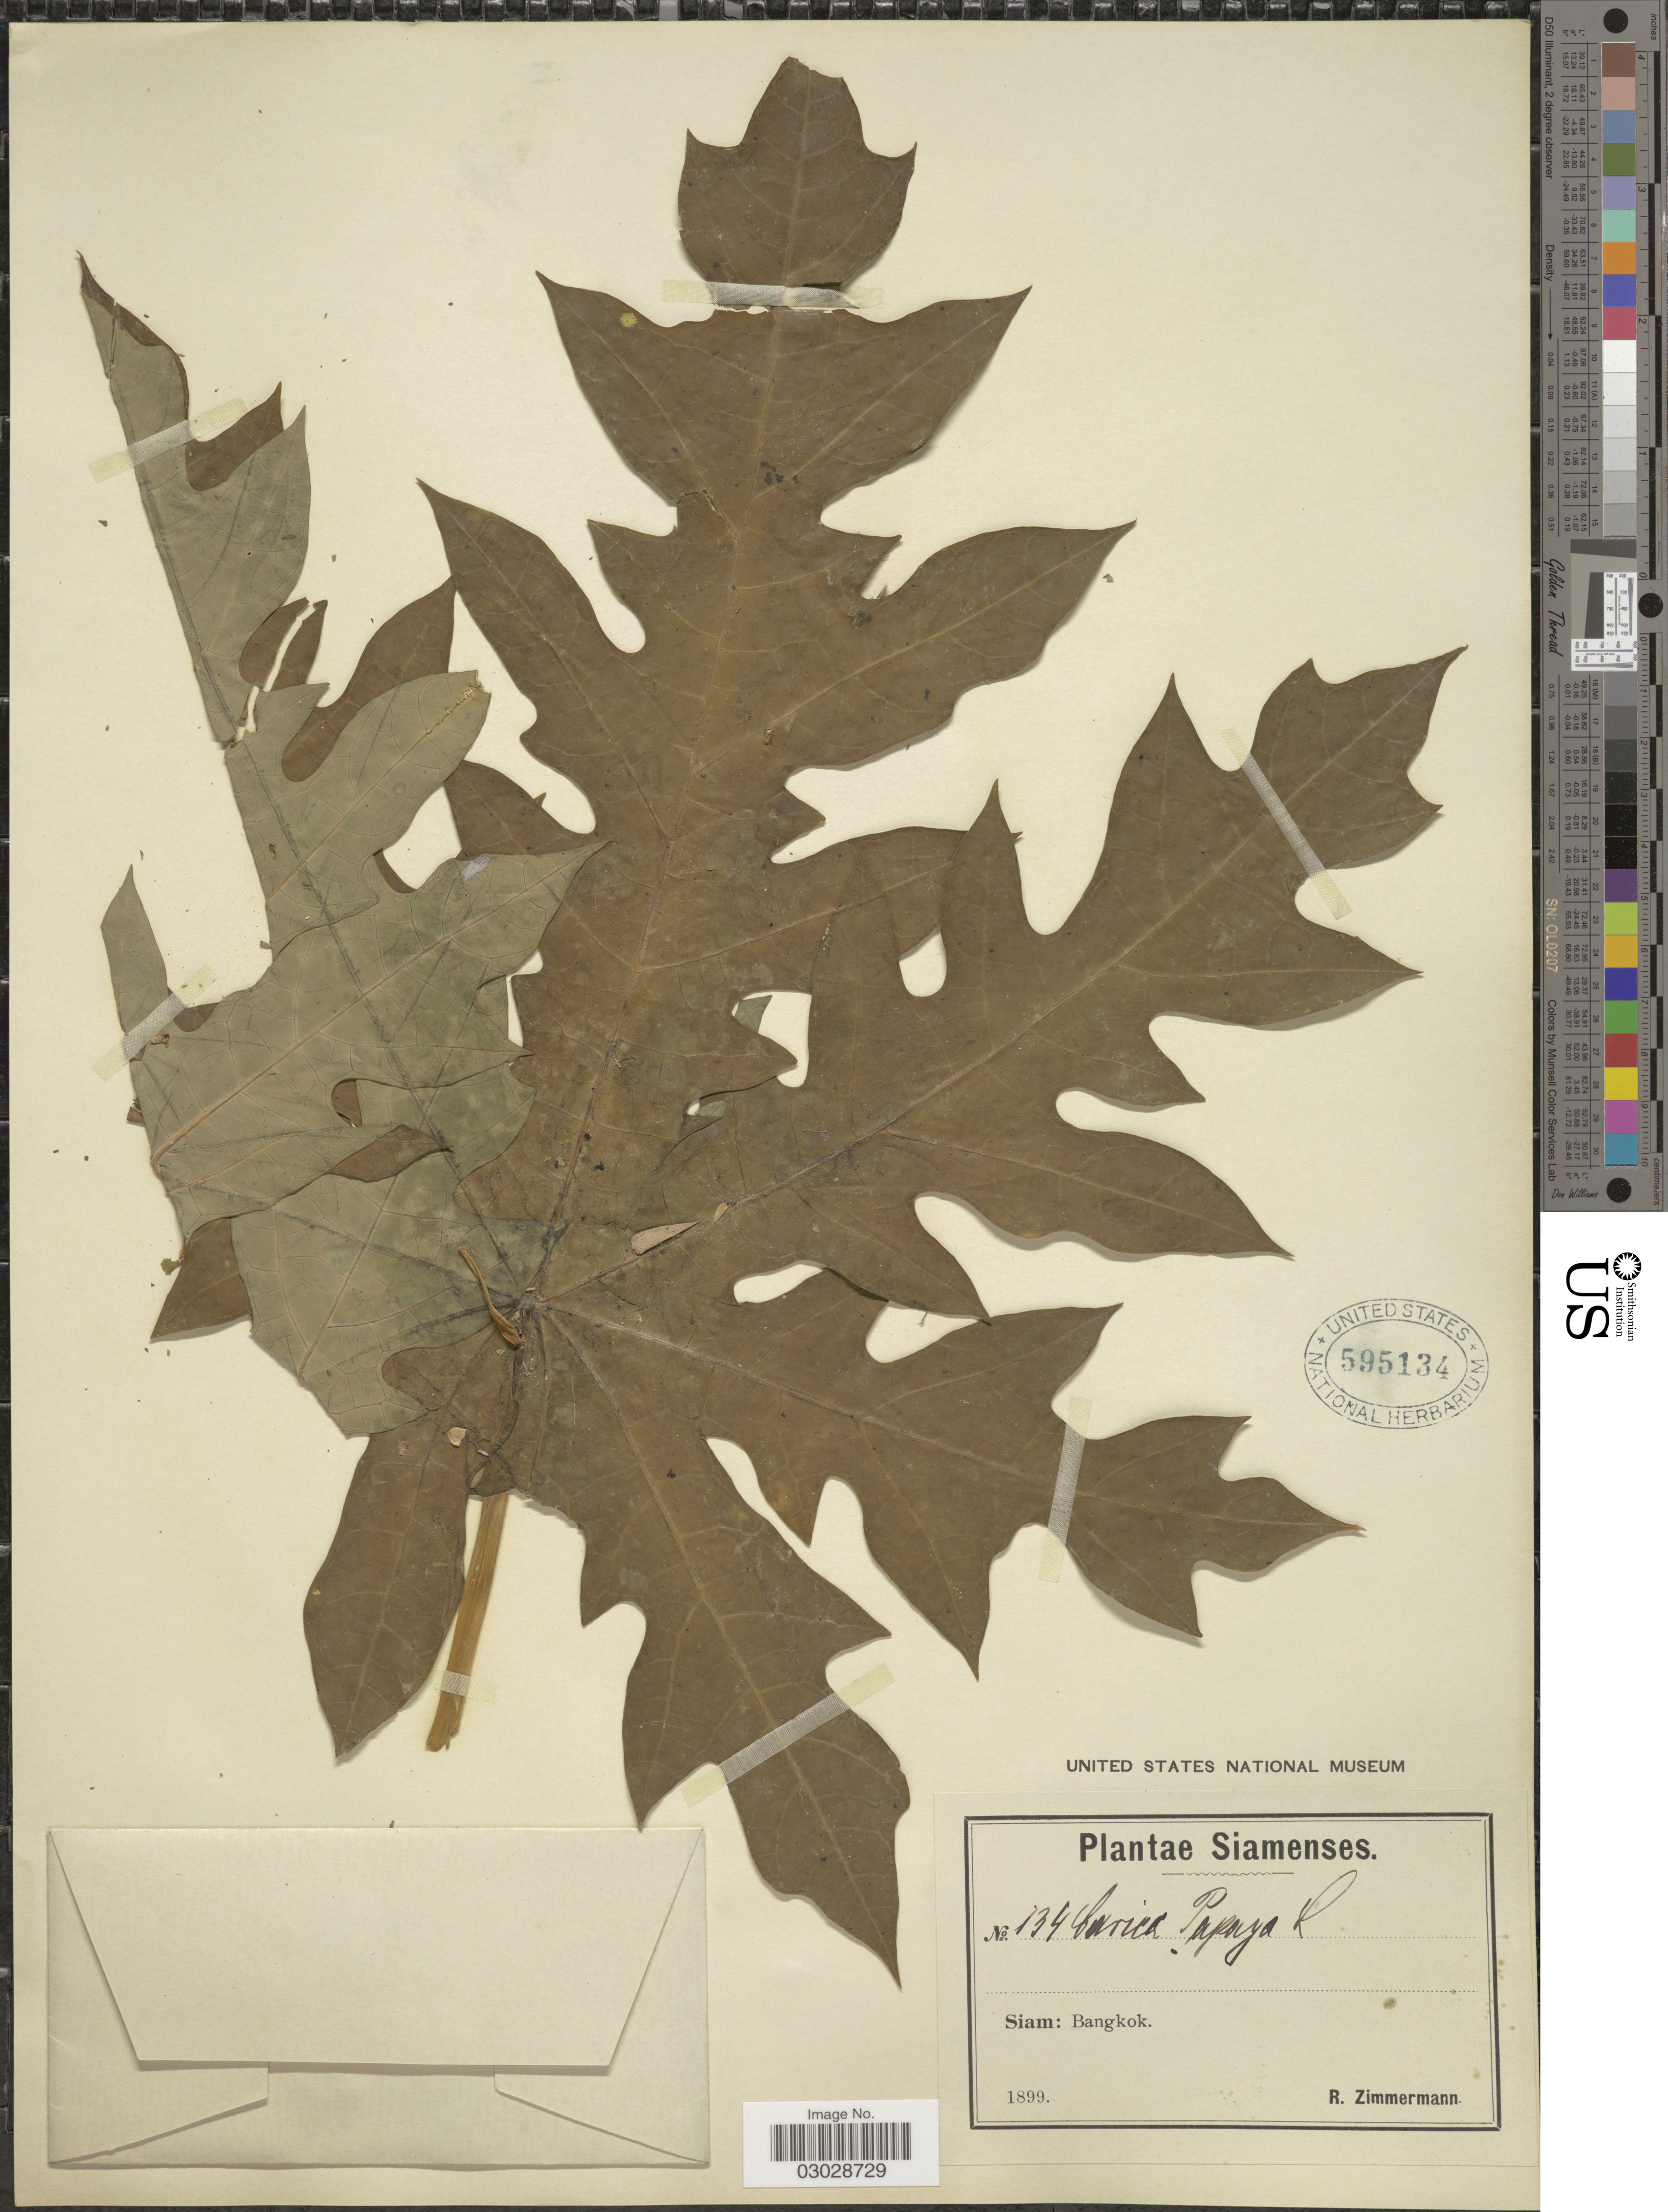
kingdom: Plantae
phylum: Tracheophyta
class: Magnoliopsida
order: Brassicales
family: Caricaceae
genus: Carica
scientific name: Carica papaya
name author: L.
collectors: R. Zimmermann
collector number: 134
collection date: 1899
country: Thailand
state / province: Bangkok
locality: Siam: Bangkok.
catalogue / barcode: US 595134